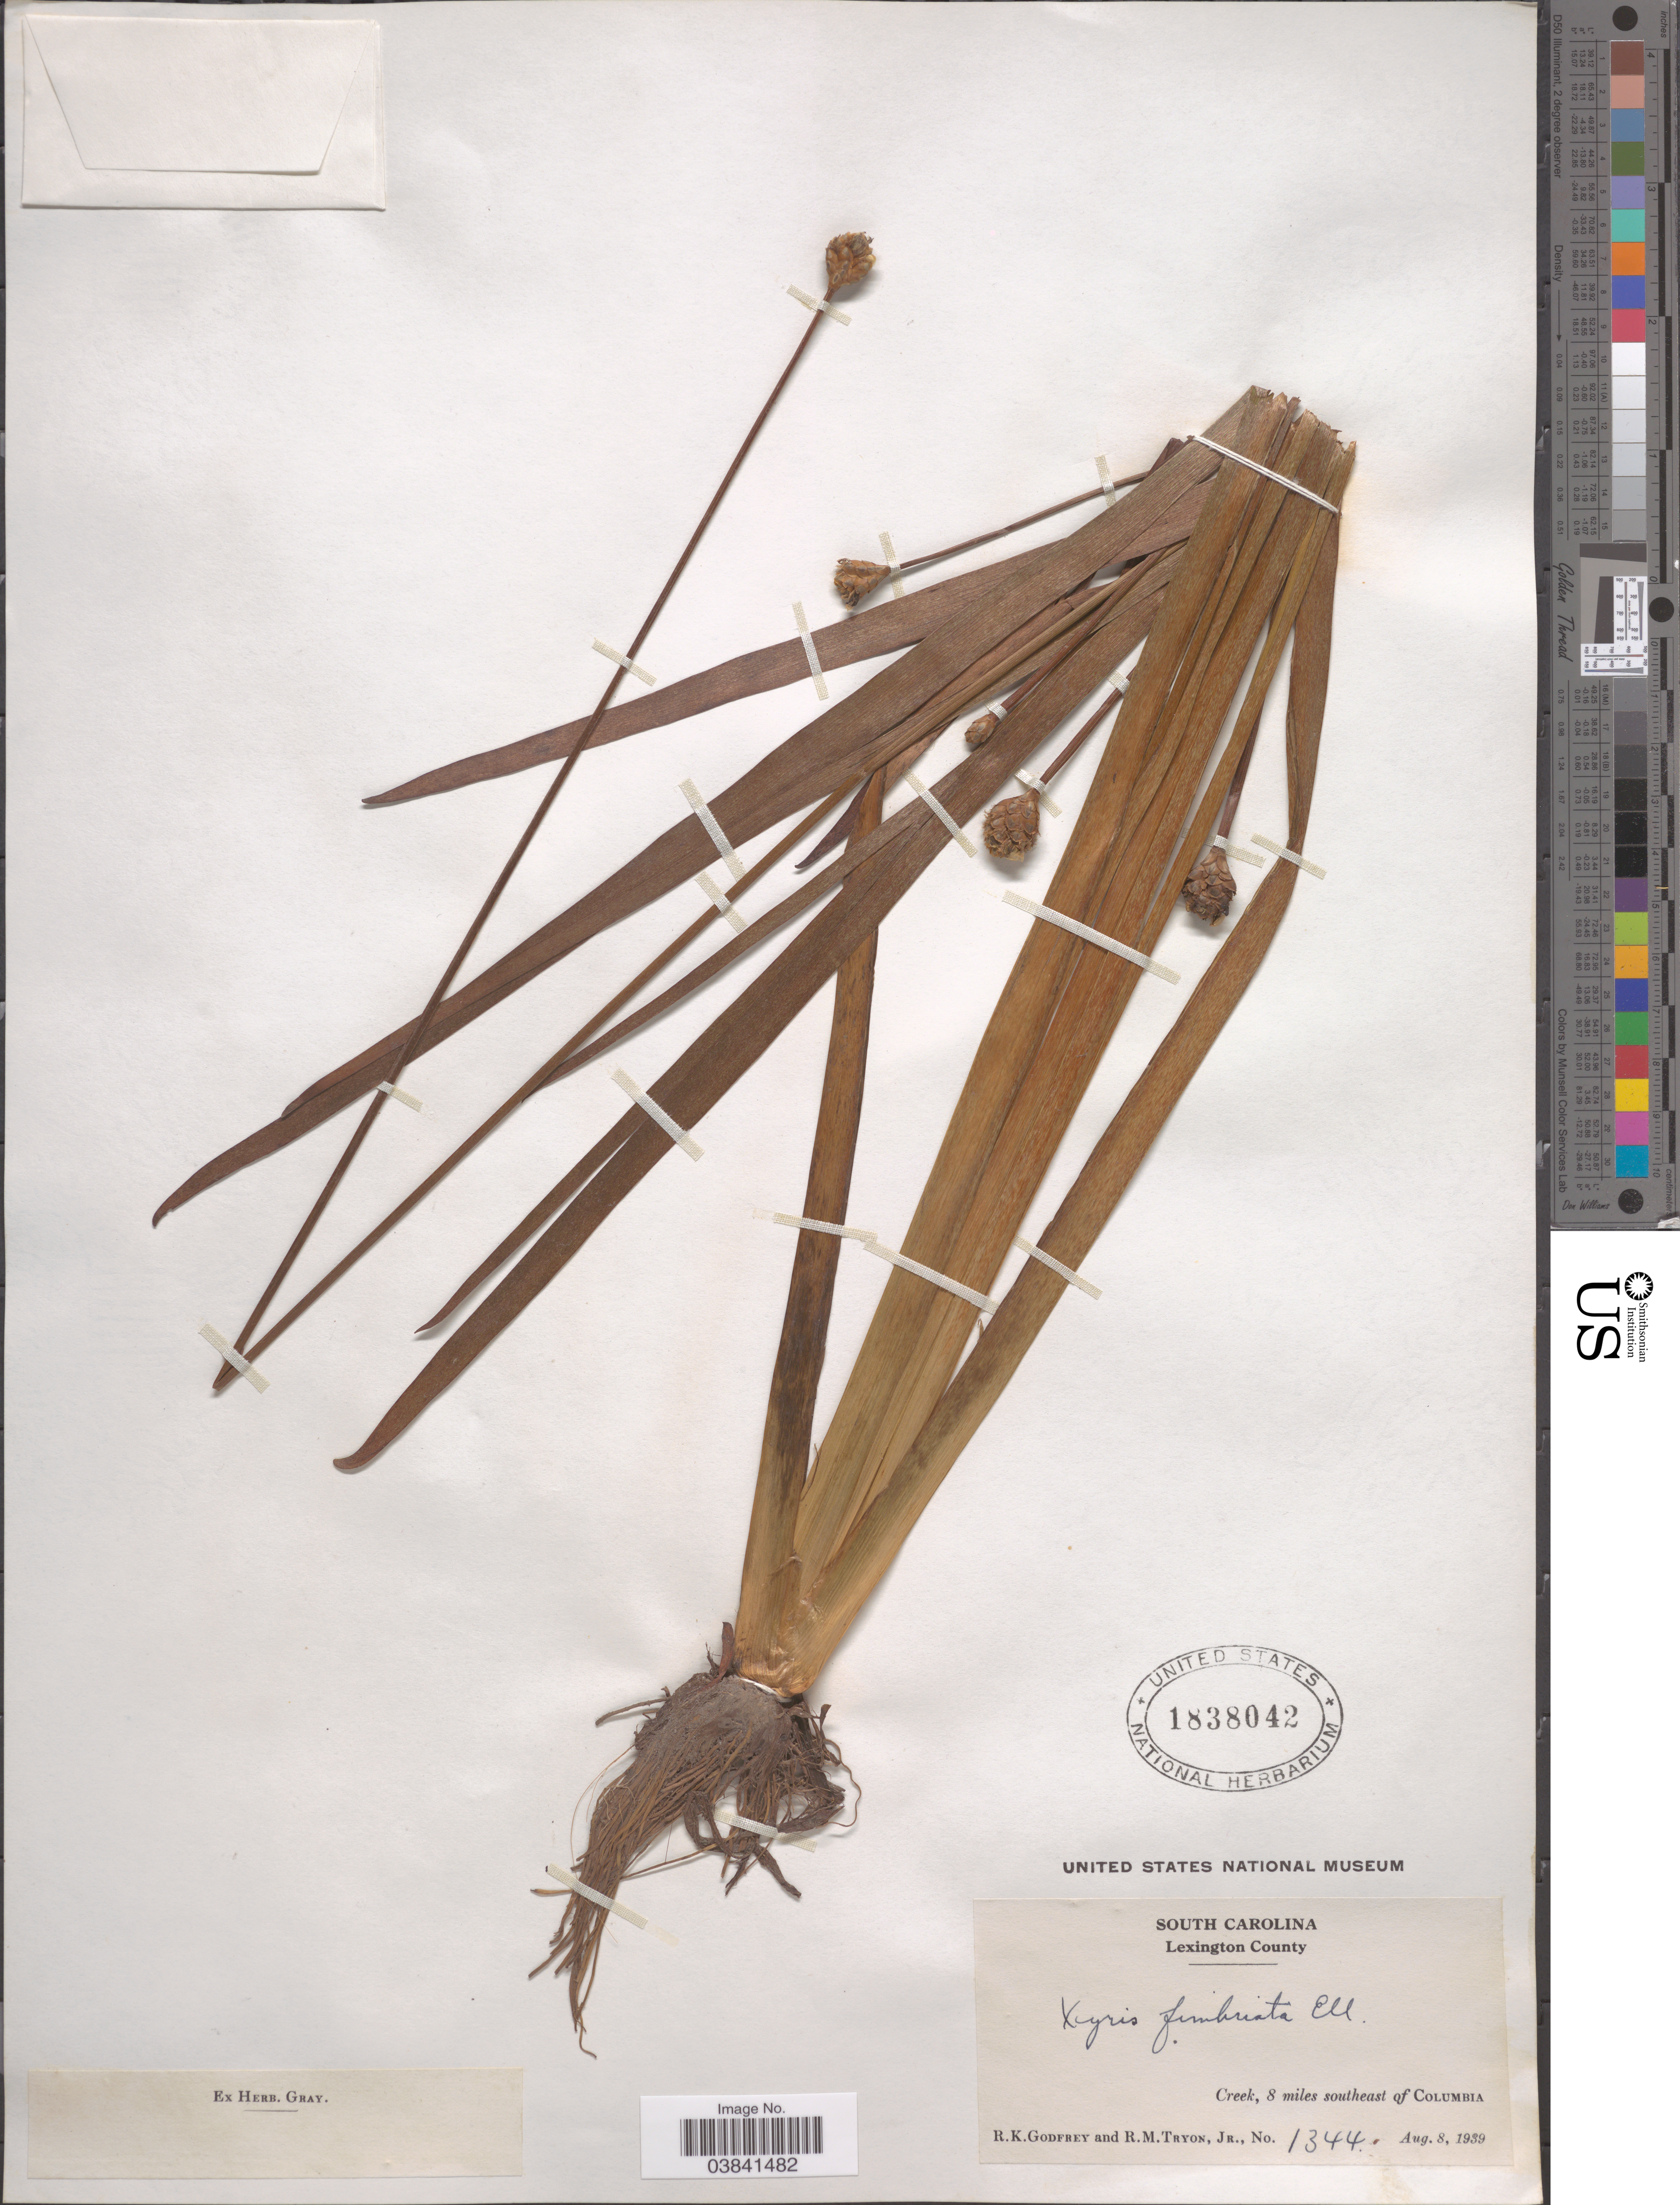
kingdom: Plantae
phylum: Tracheophyta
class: Liliopsida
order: Poales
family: Xyridaceae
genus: Xyris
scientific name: Xyris fimbriata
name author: Elliott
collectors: R. K. Godfrey & R. Tryon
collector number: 1344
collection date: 1939-08-08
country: United States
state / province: South Carolina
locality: Lexington County. Creek, 8 miles southeast of Columbia.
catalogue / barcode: US 1838042